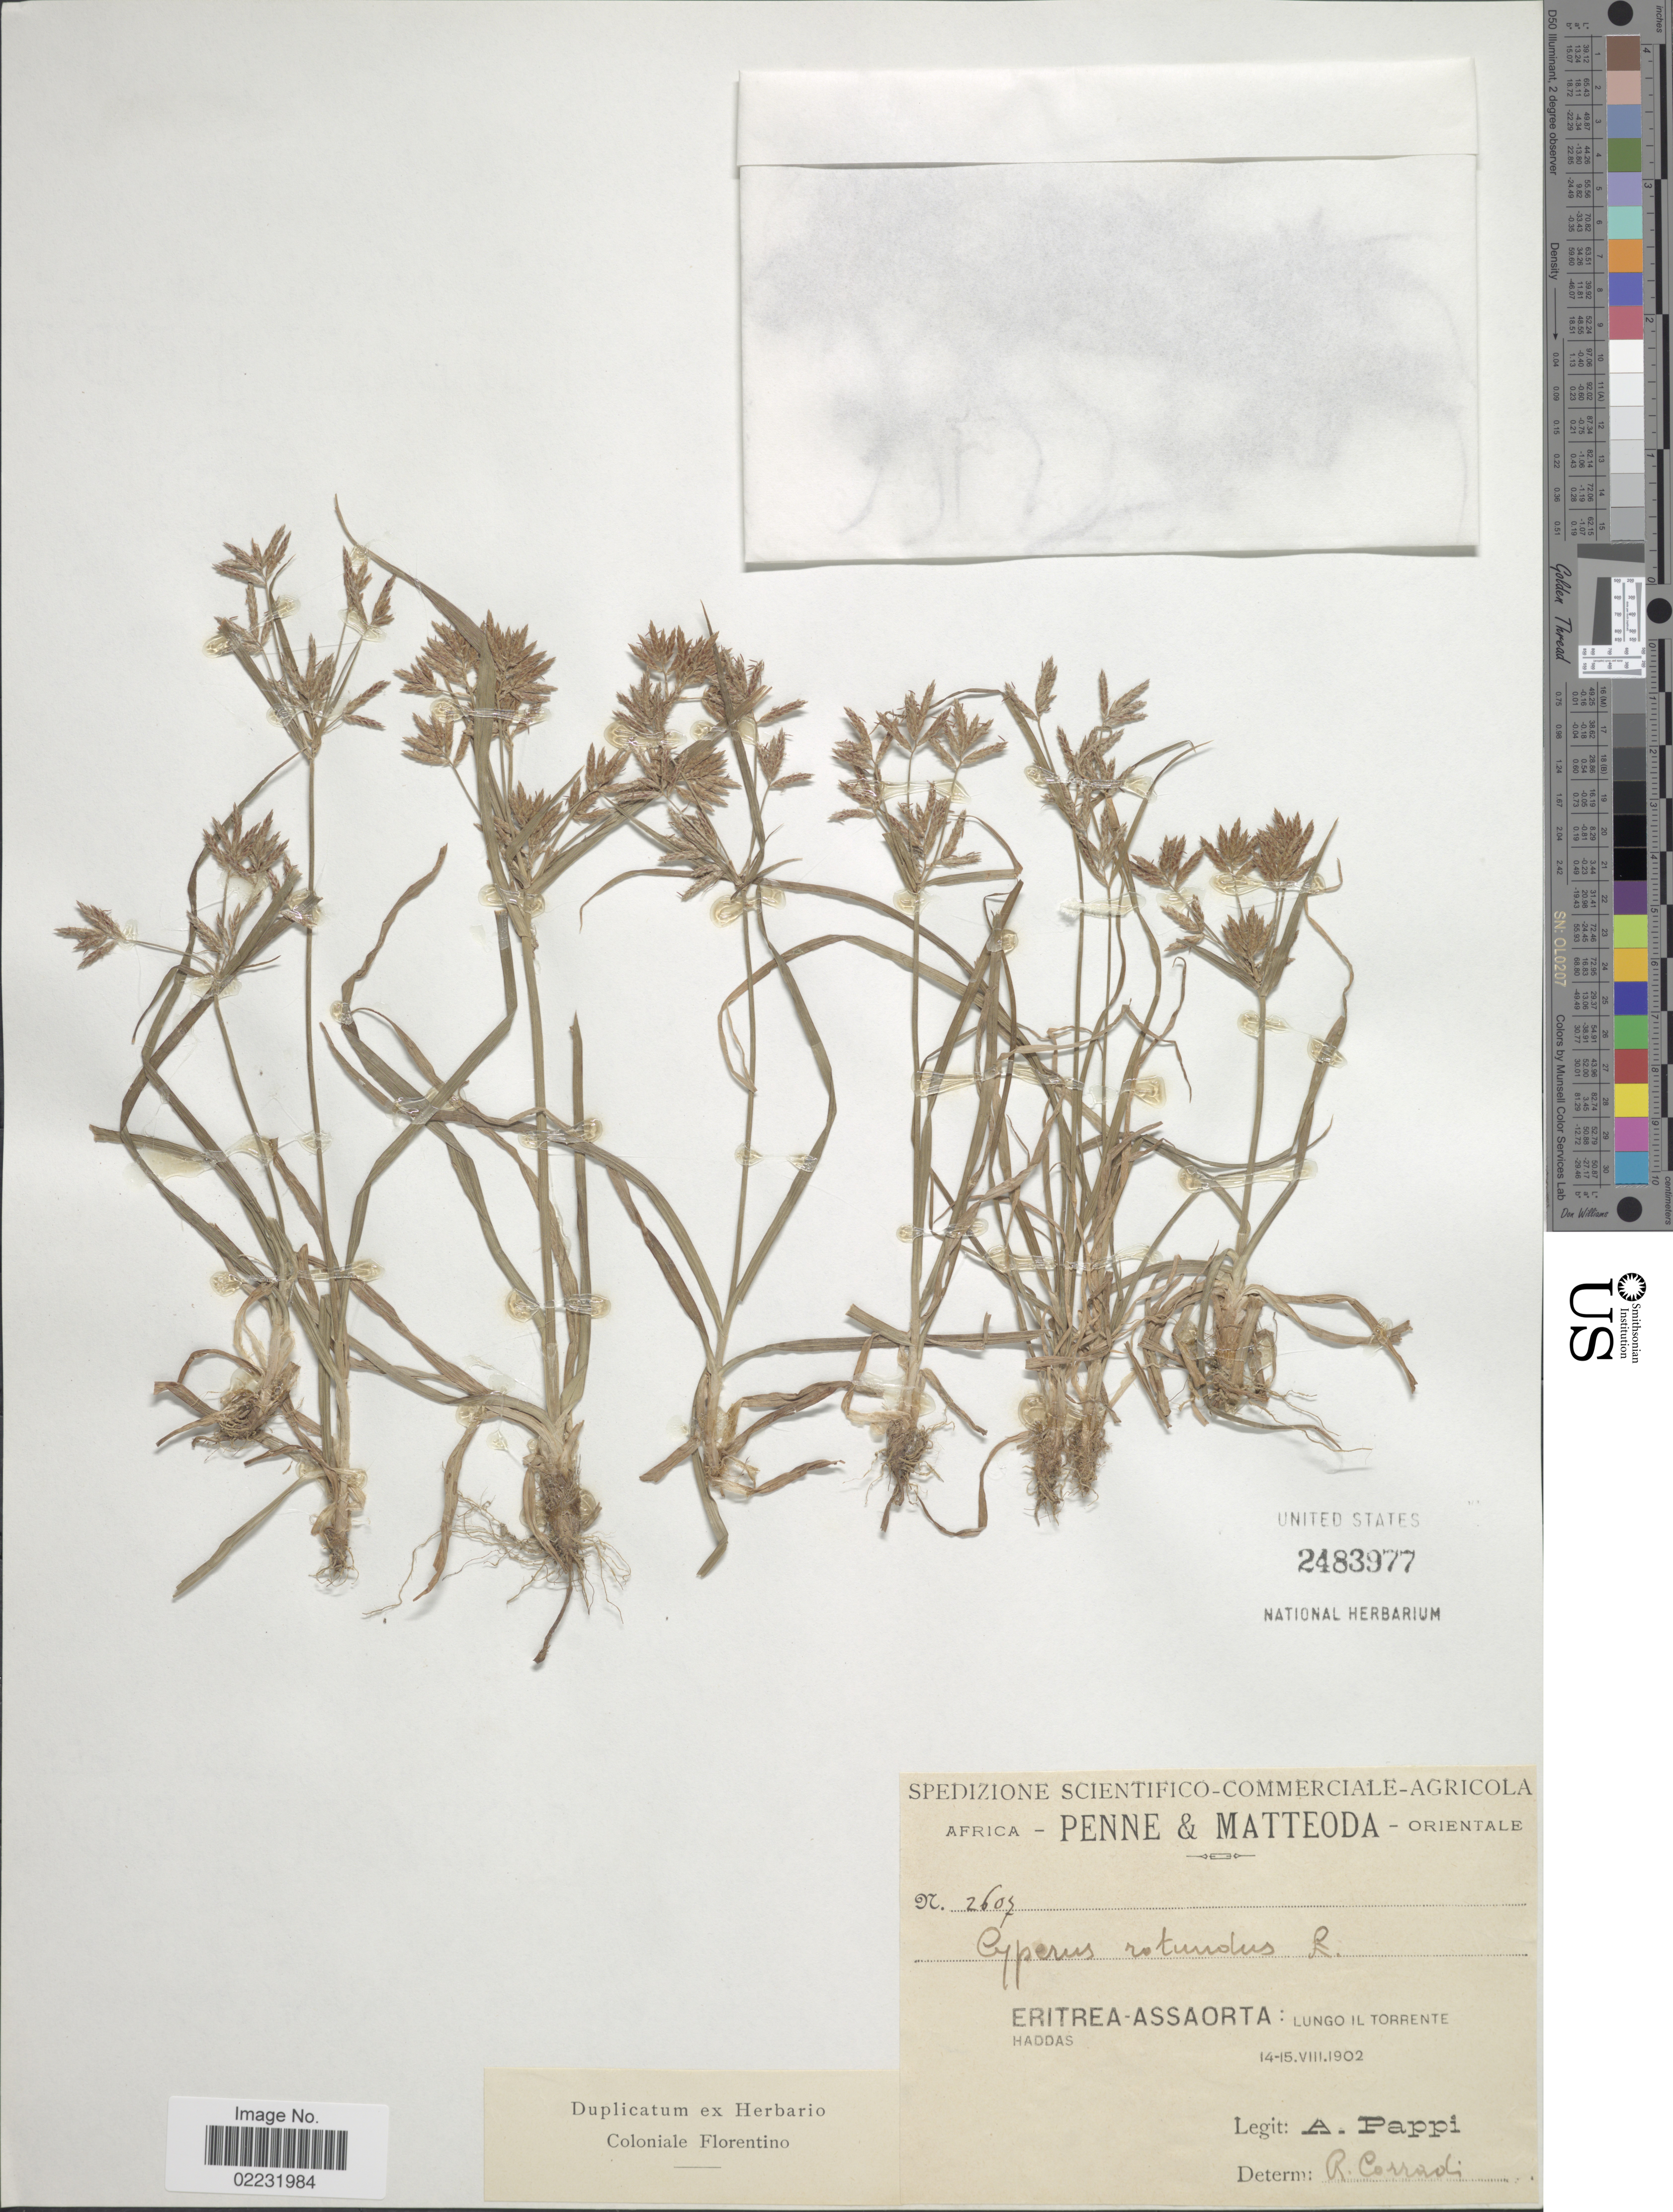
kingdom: Plantae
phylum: Tracheophyta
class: Liliopsida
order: Poales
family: Cyperaceae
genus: Cyperus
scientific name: Cyperus rotundus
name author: L.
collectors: A. Pappi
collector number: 2607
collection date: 1902-08-14/1902-08-15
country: Eritrea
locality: Orientale, Eritrea-Assaorta: Lunga Il Torrente Haddas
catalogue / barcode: US 2483977